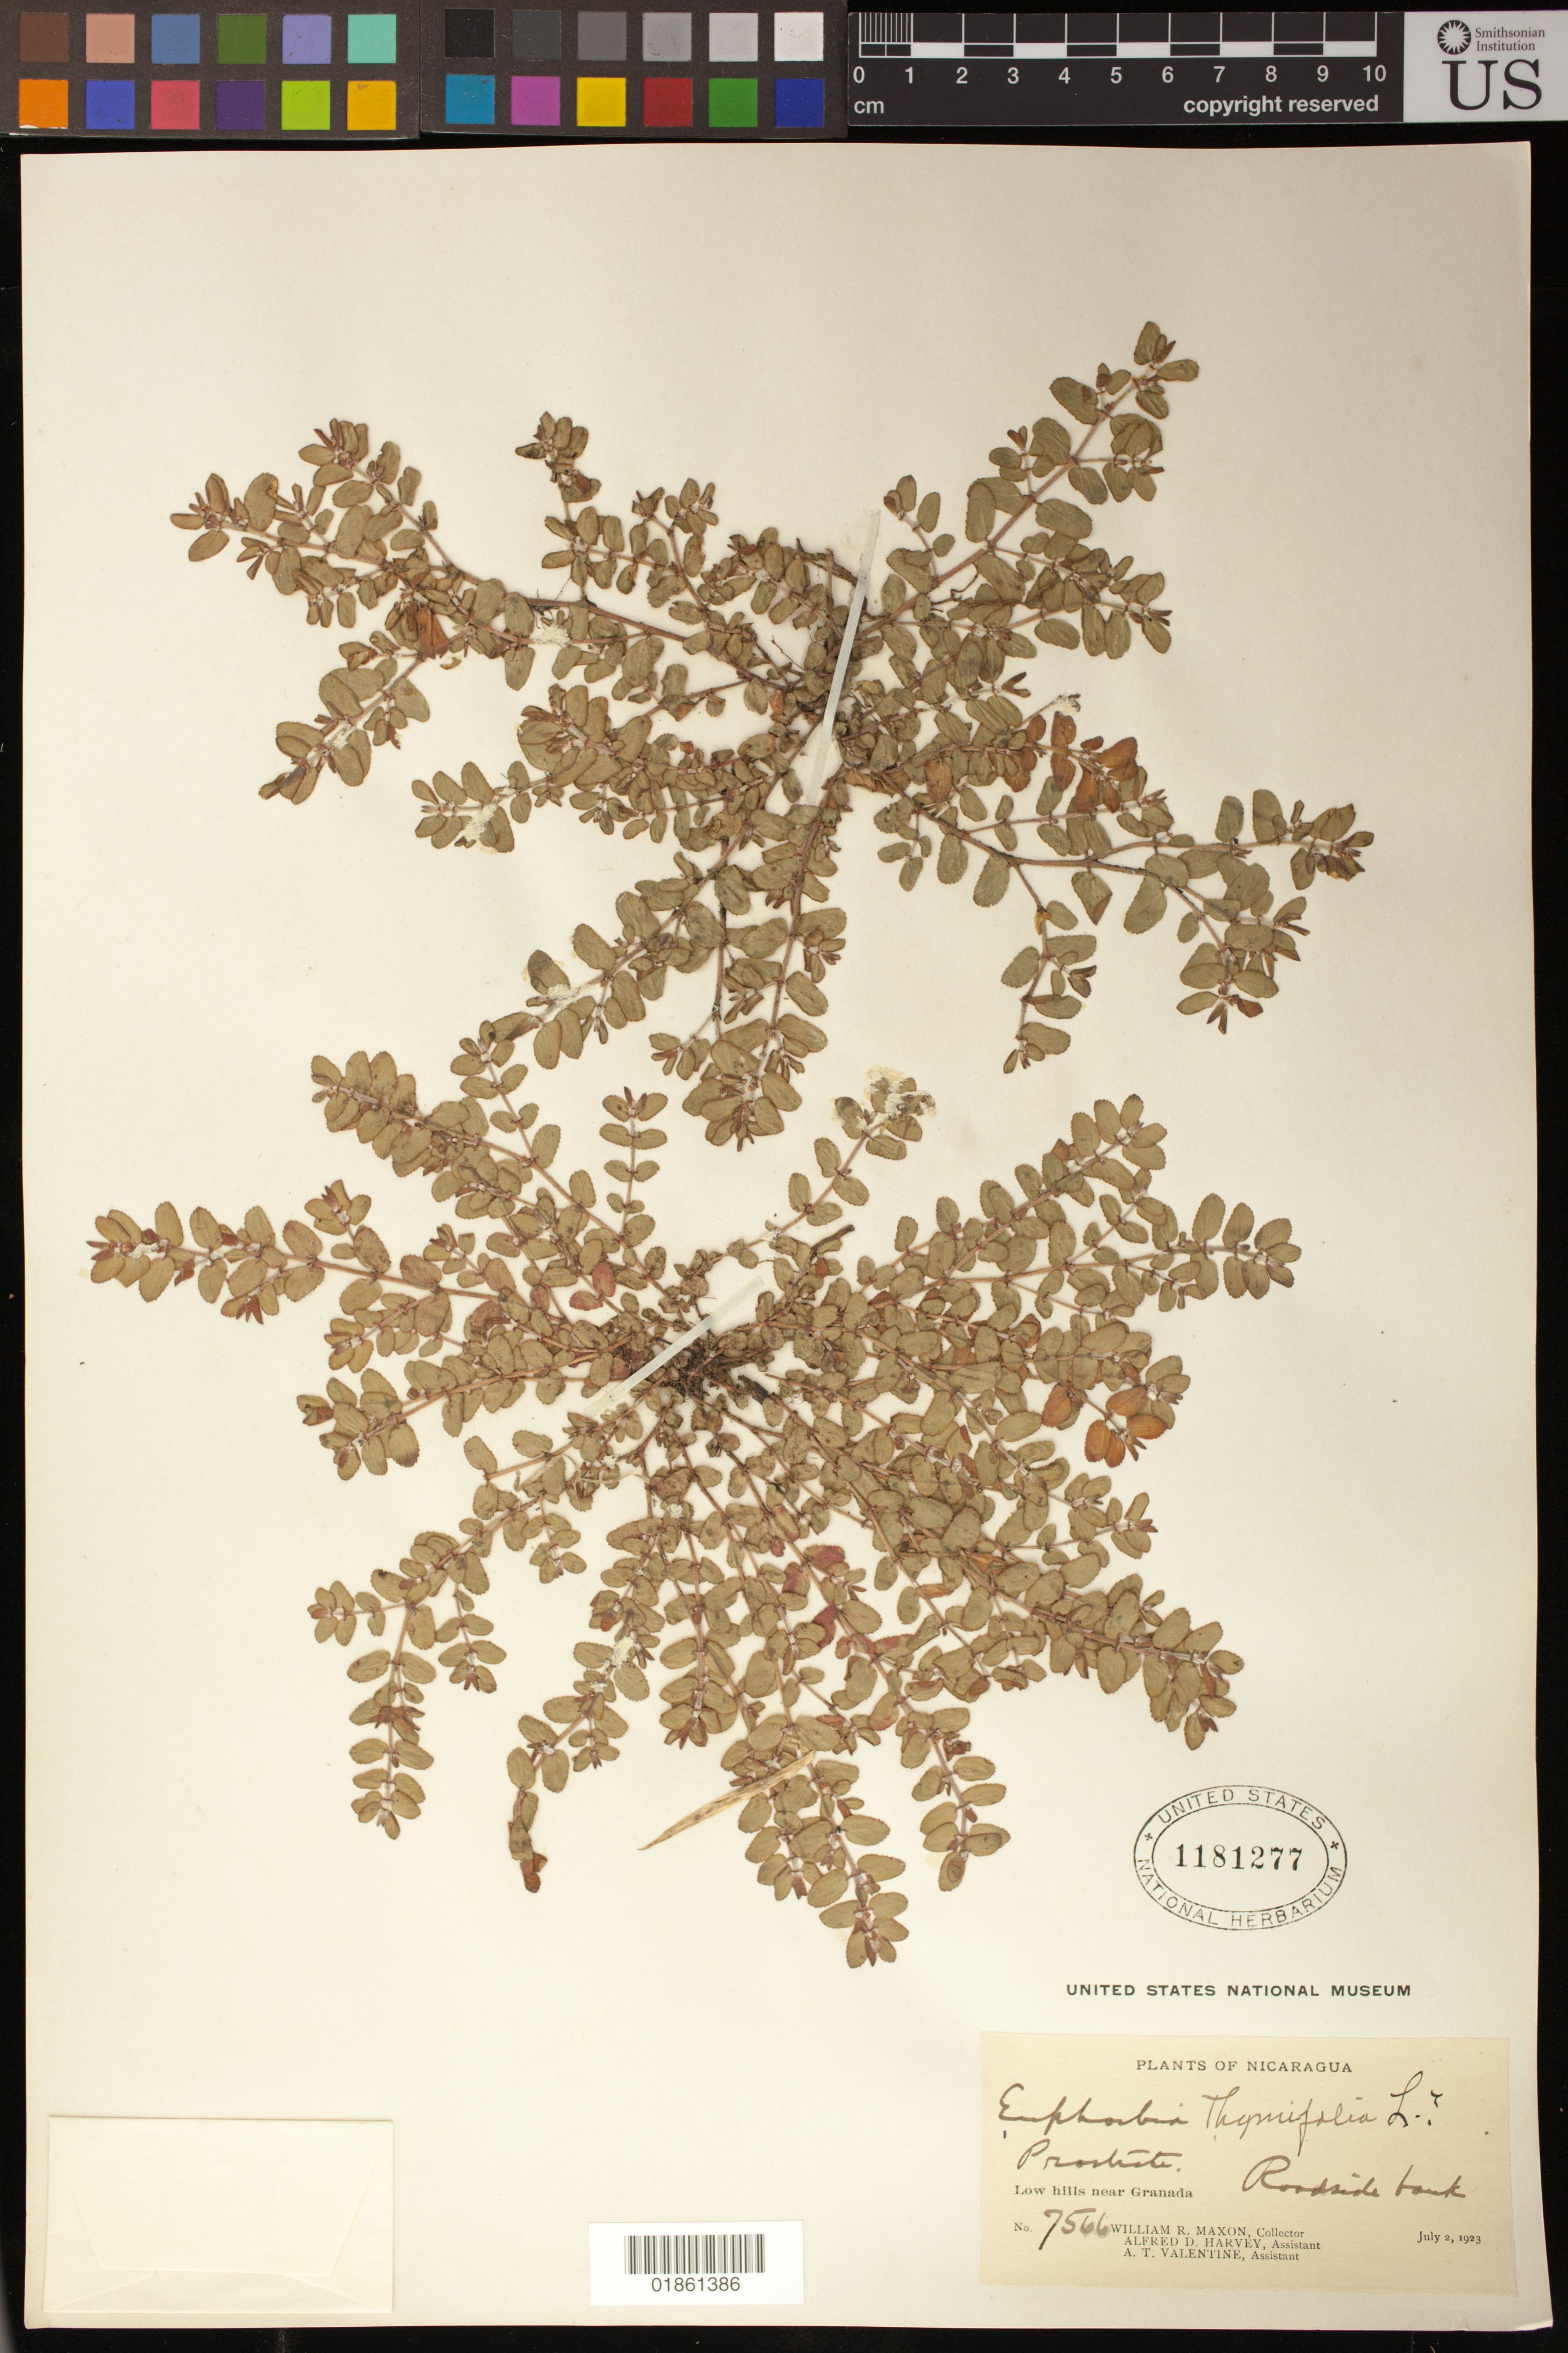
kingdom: Plantae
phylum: Tracheophyta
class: Magnoliopsida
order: Malpighiales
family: Euphorbiaceae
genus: Euphorbia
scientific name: Euphorbia thymifolia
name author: L.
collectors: W. R. Maxon, A. D. Harvey & A. Valentine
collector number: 7566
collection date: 1923-07-02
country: Nicaragua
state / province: Granada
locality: Low hills near Granada; Roadside bank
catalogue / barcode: US 1181277